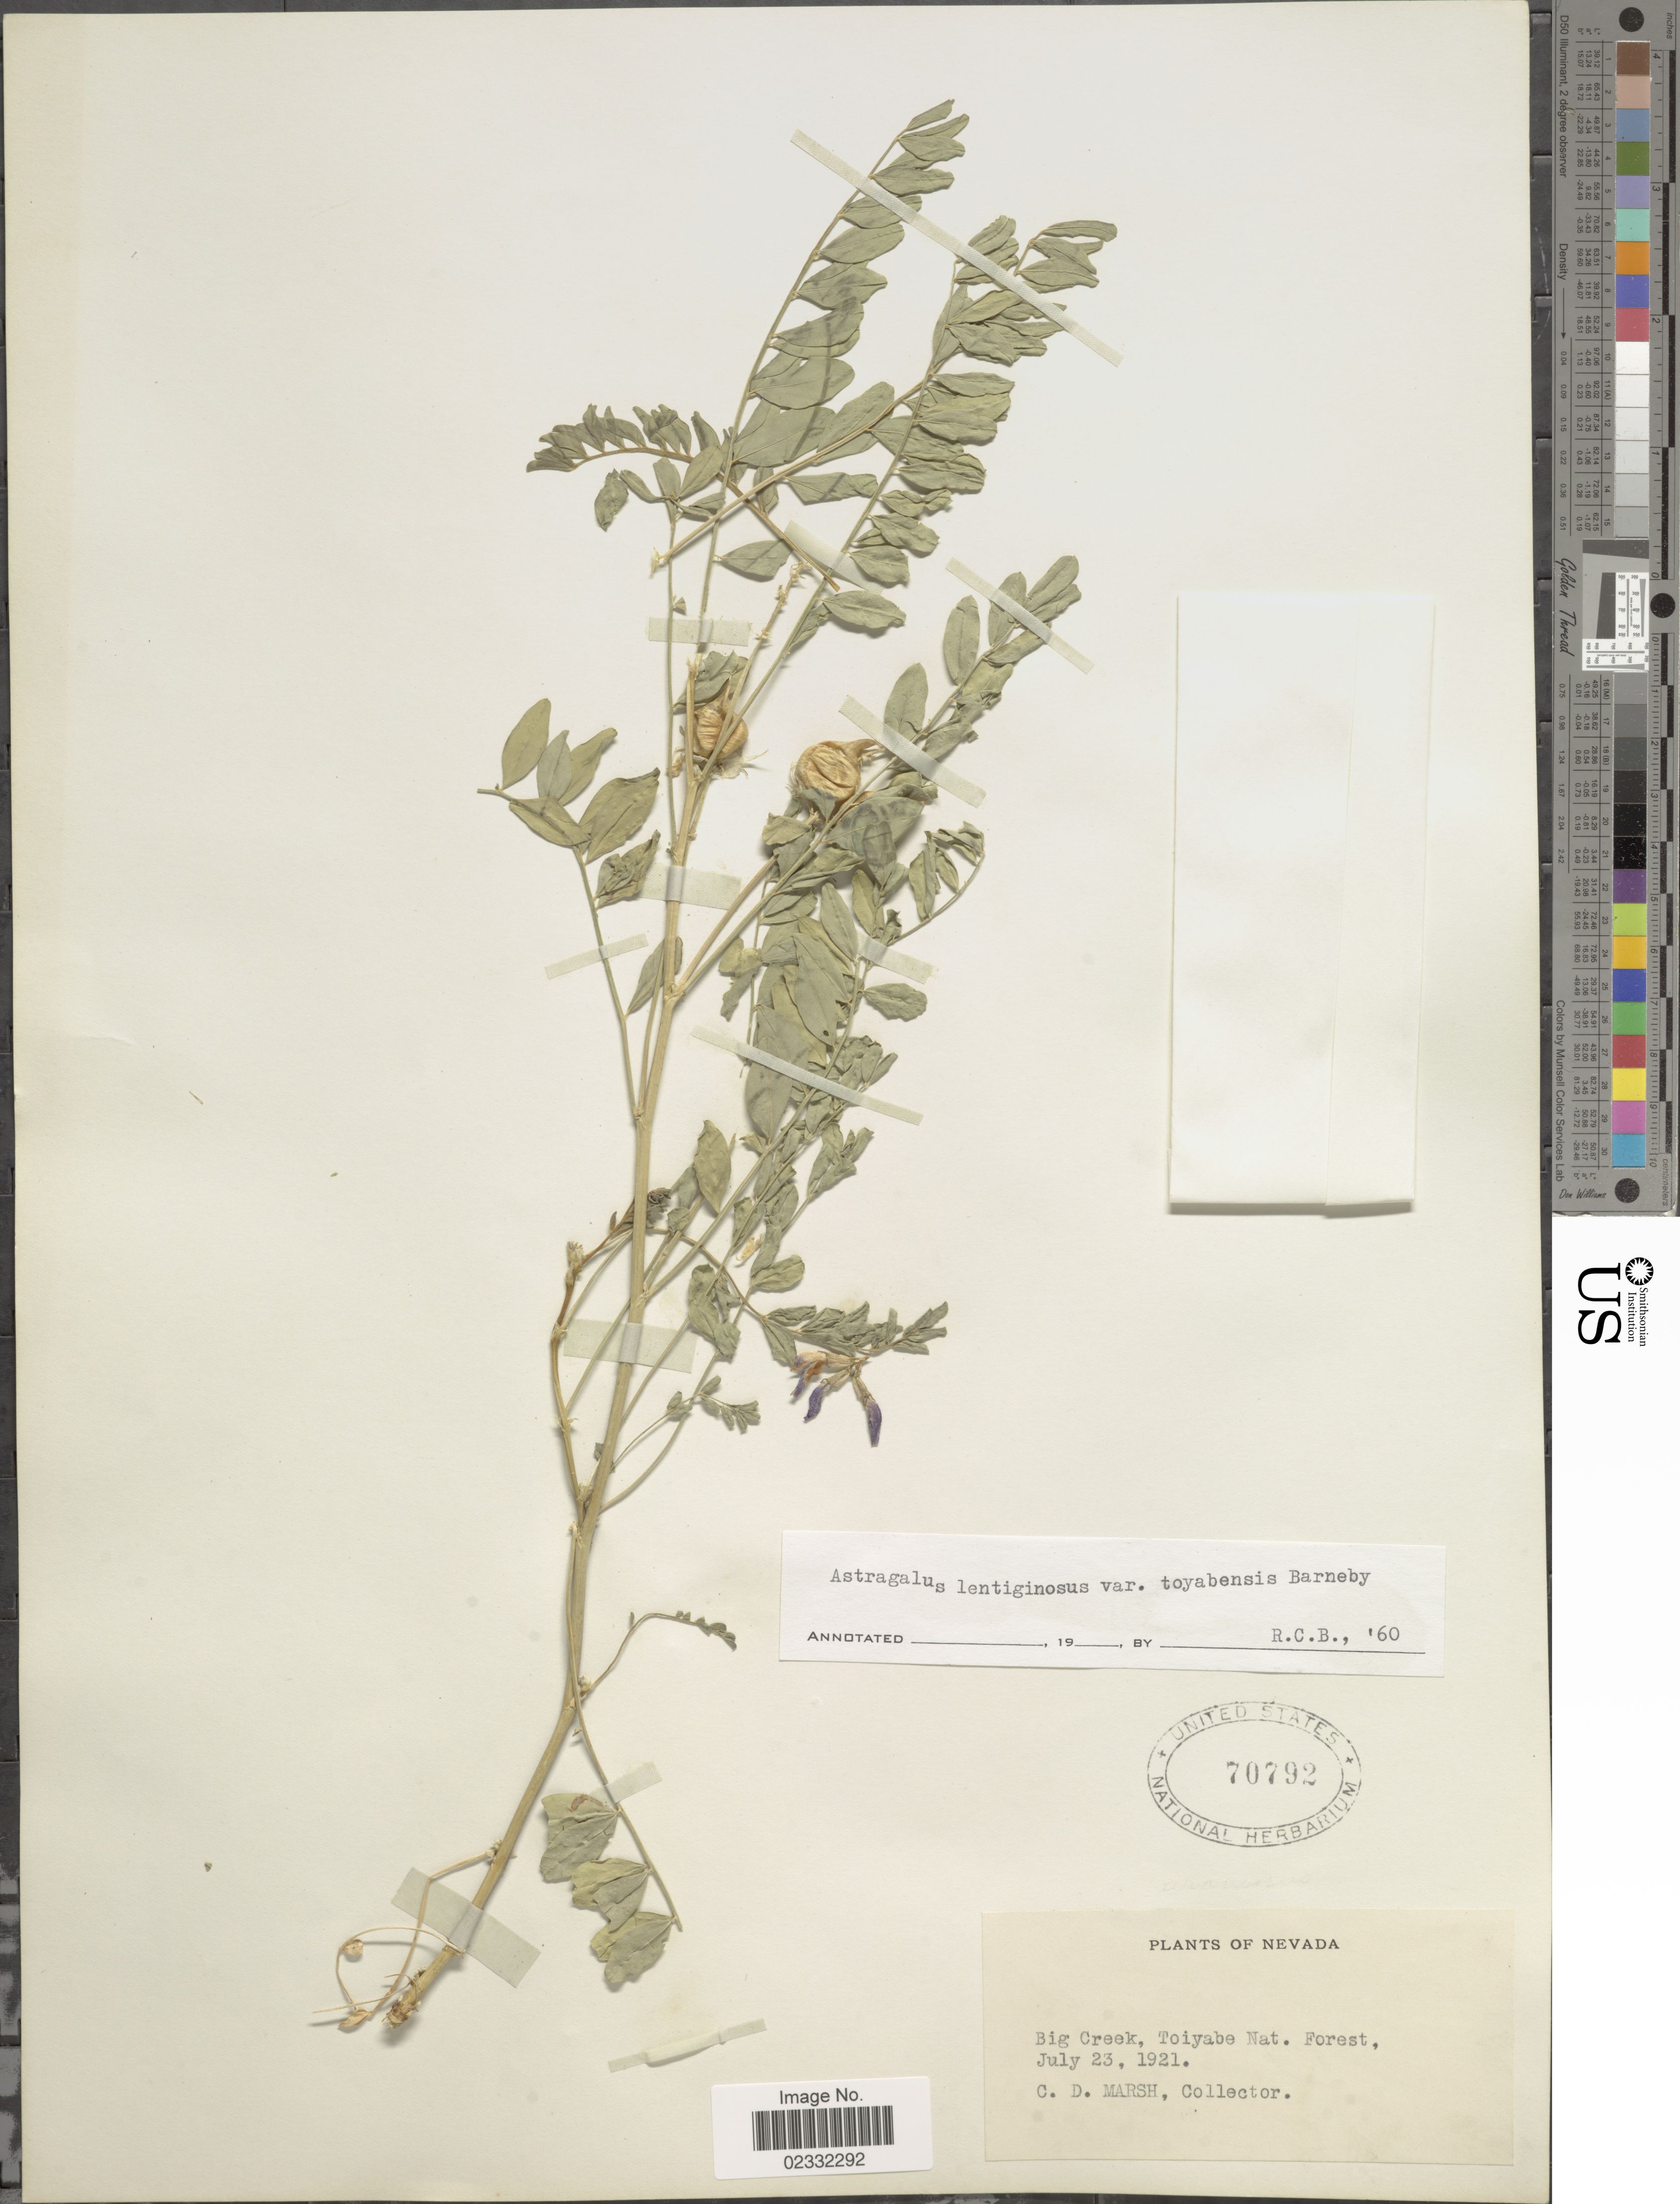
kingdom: Plantae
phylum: Tracheophyta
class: Magnoliopsida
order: Fabales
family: Fabaceae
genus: Astragalus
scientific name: Astragalus lentiginosus var. toyabensis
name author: Barneby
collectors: C. D. Marsh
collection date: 1921-07-23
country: United States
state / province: Nevada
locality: Nevada, Big Creek, Toiyabe Nat. Forest.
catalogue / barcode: US 70792